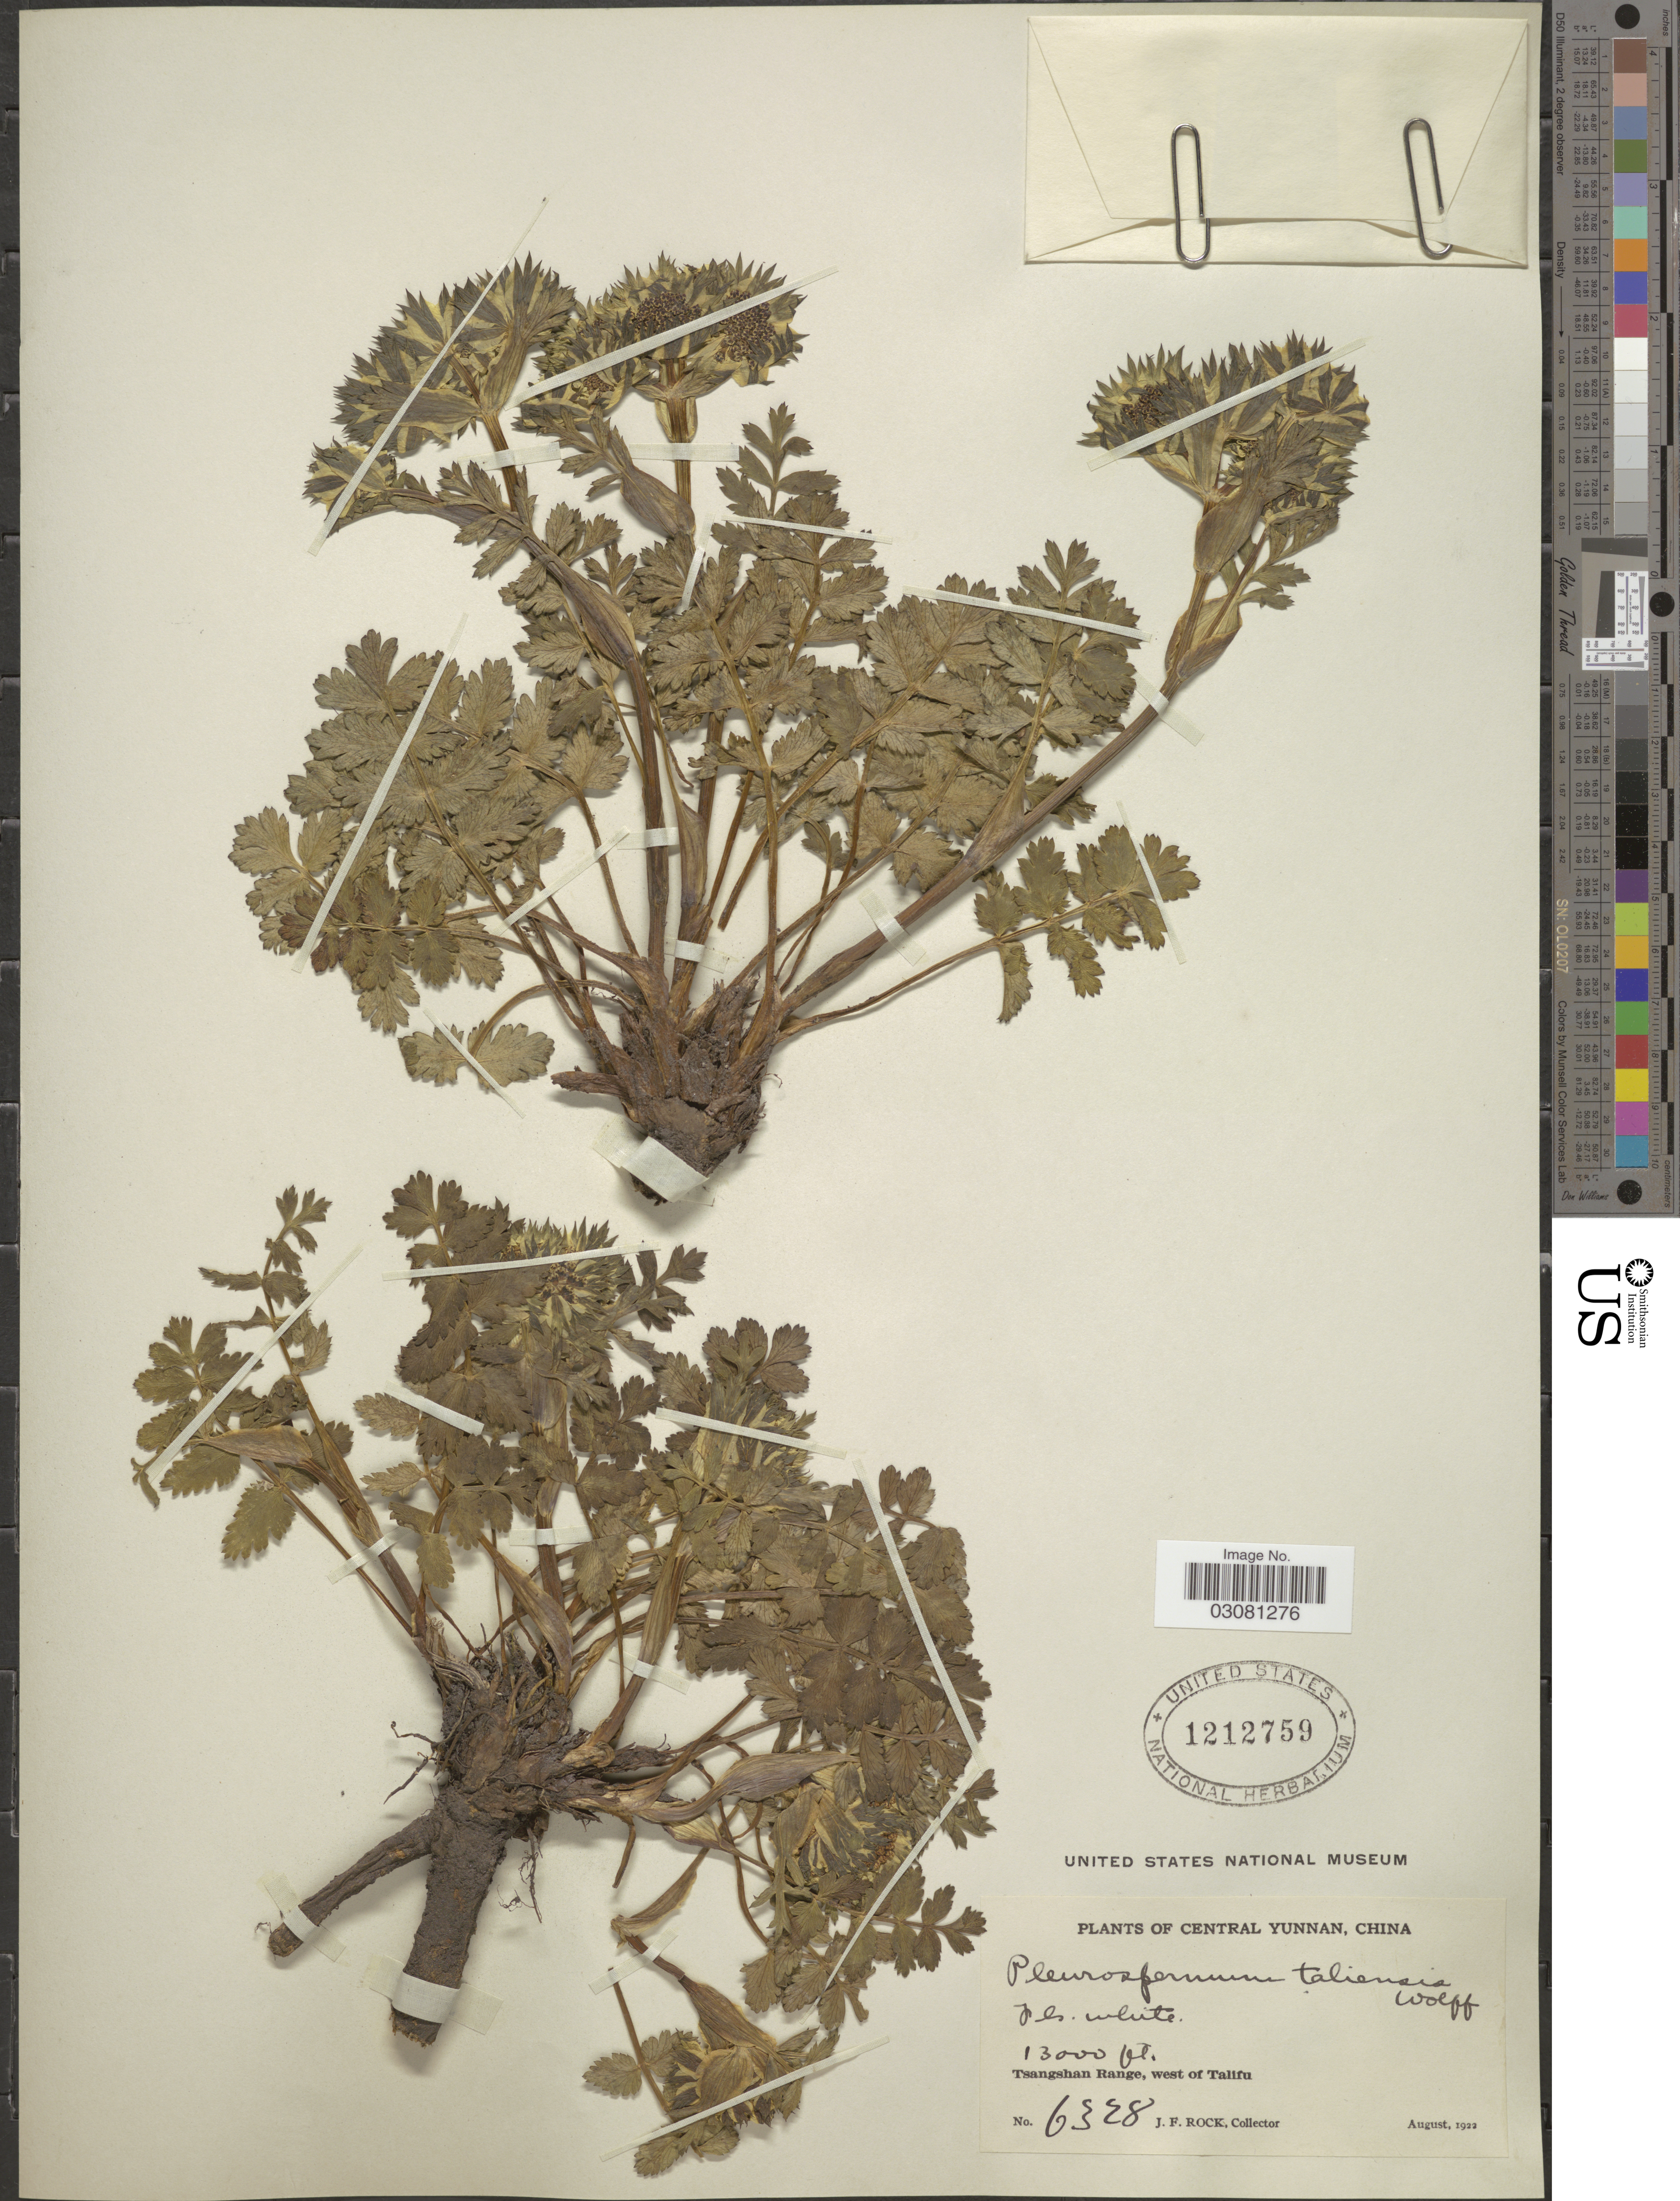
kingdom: Plantae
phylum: Tracheophyta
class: Magnoliopsida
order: Apiales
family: Apiaceae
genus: Pleurospermum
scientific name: Pleurospermum taliensis H. Wolff sp. nov. ined.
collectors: J. Rock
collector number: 6328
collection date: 1922-08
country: China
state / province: Yunnan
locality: Central Yunnan. Tsangshan Range, west of Talifu.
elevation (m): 3962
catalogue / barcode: US 1212759